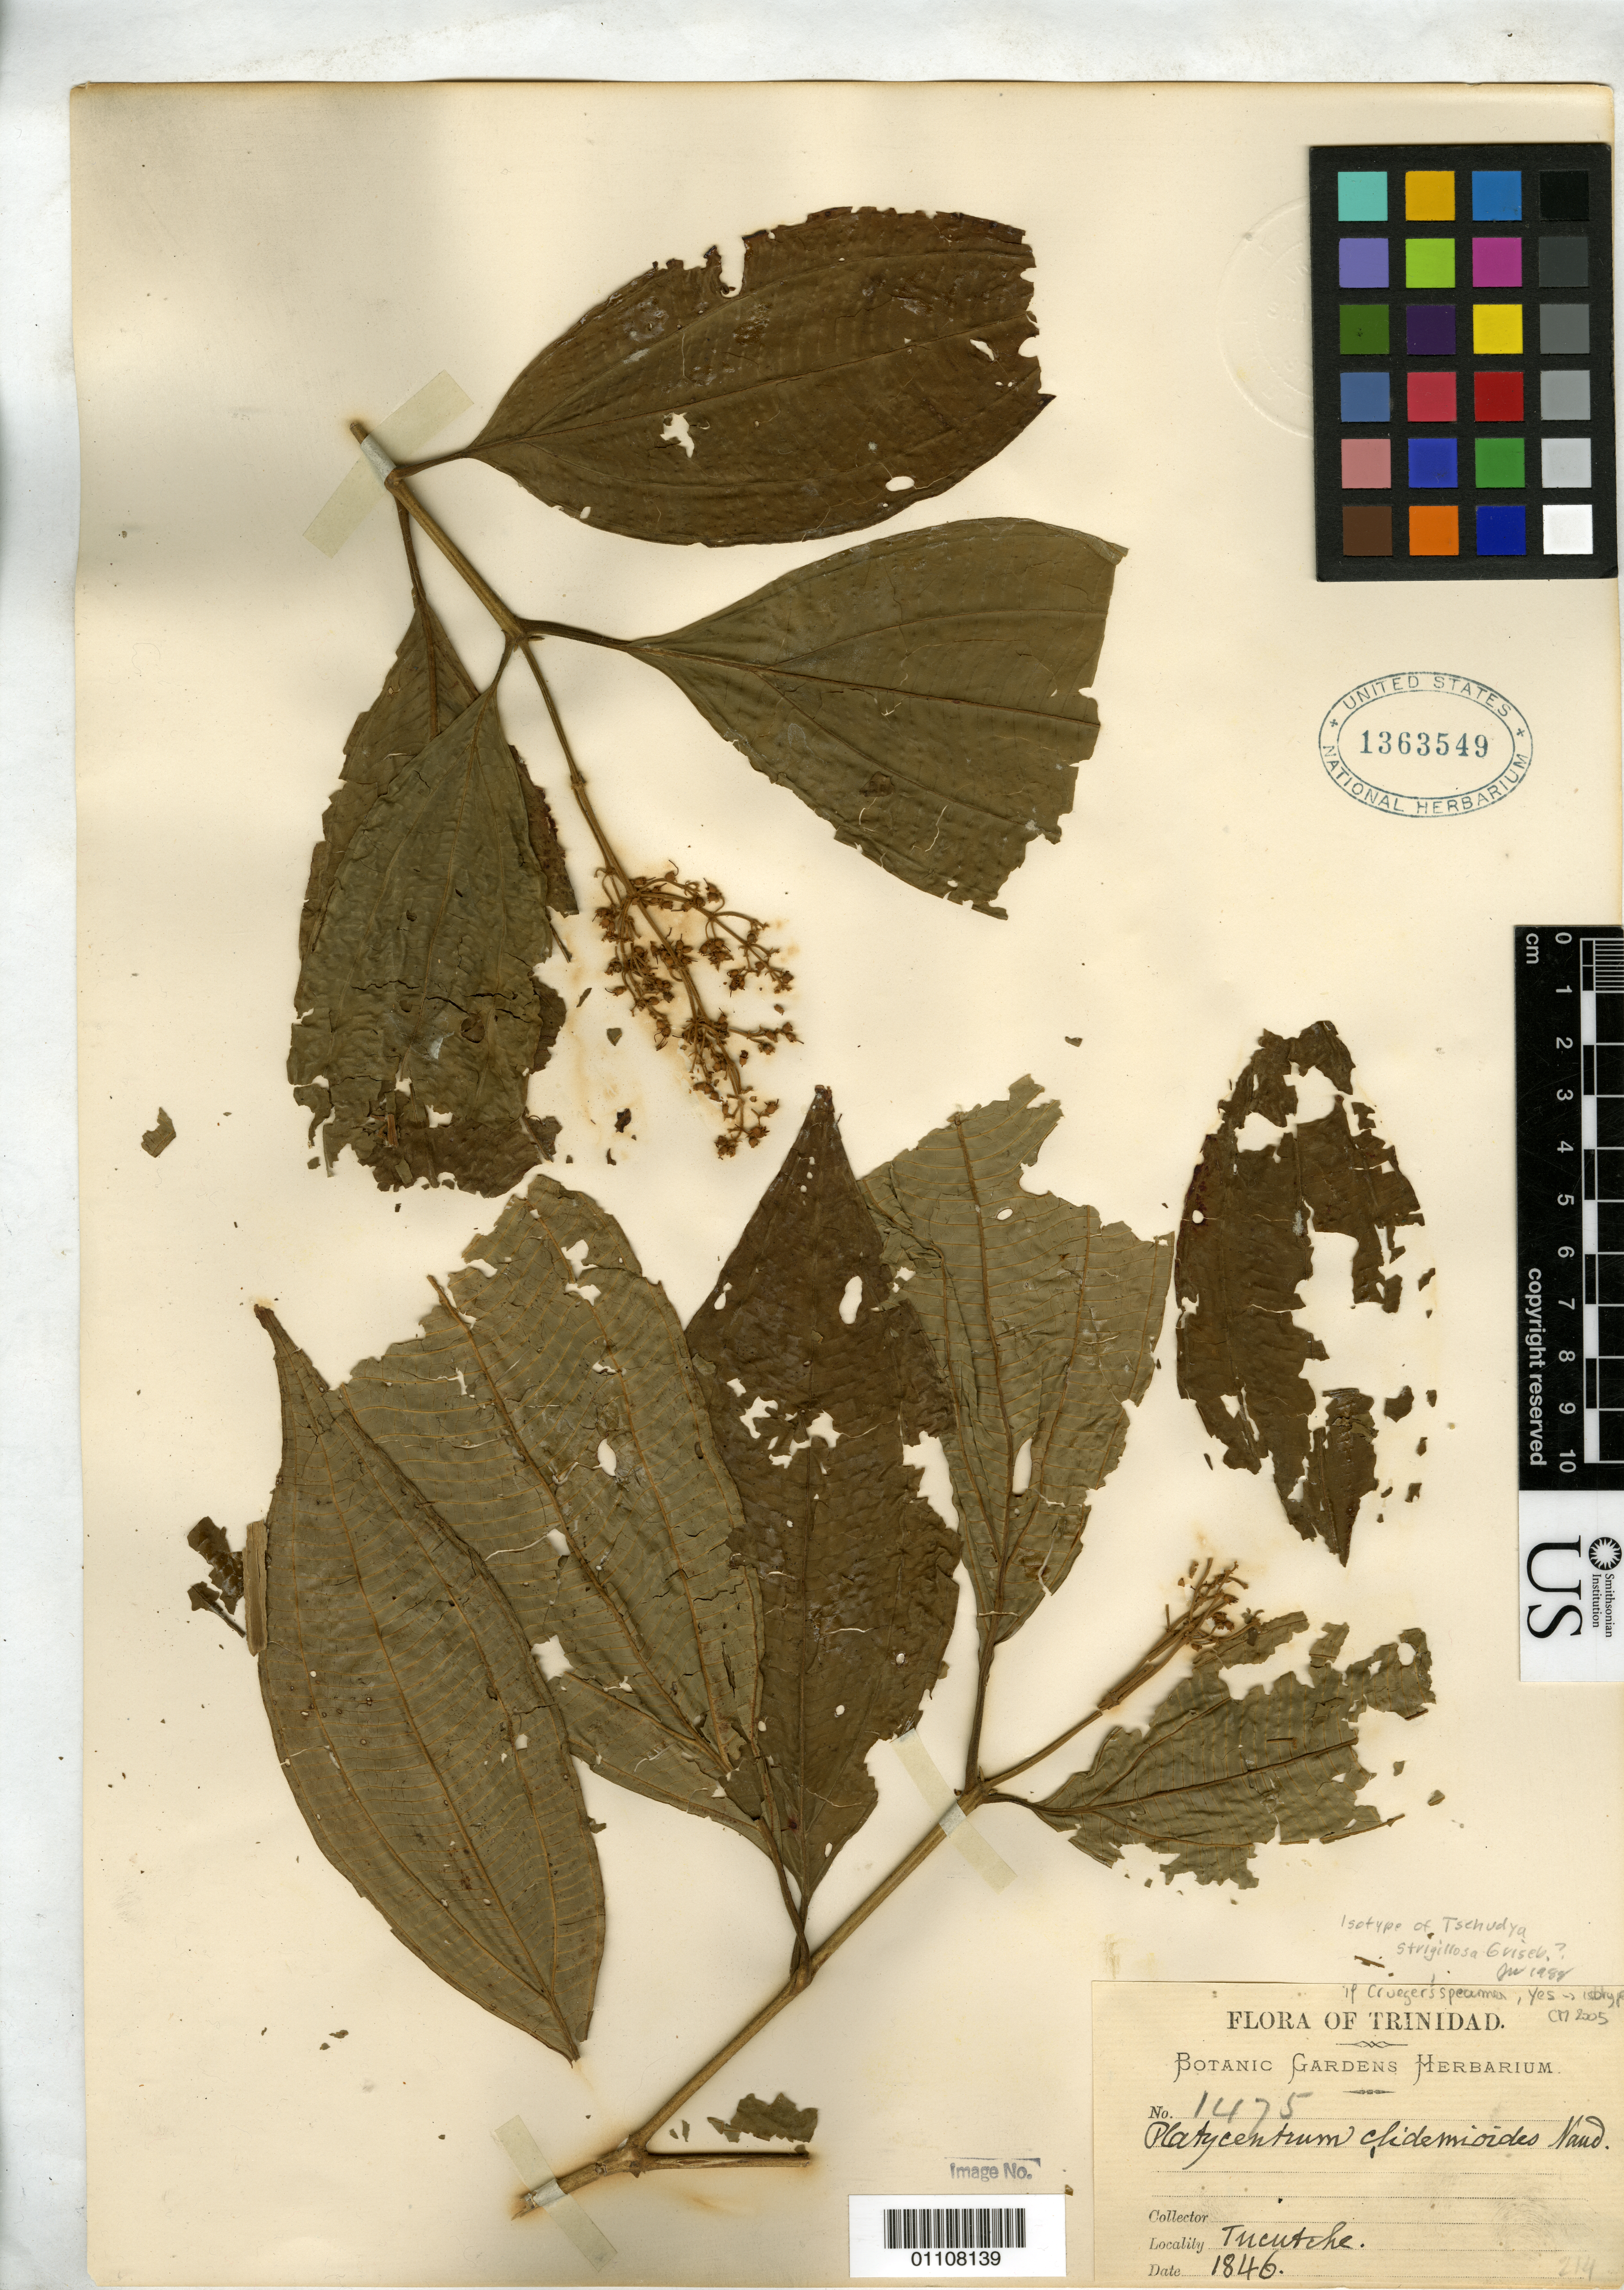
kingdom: Plantae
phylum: Tracheophyta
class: Magnoliopsida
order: Myrtales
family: Melastomataceae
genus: Tschudya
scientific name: Tschudya strigillosa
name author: Griseb.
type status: Isotype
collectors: H. Crueger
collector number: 1475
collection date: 1846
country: Trinidad and Tobago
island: Trinidad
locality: Tucutche [Tocuche]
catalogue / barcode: US 1363549